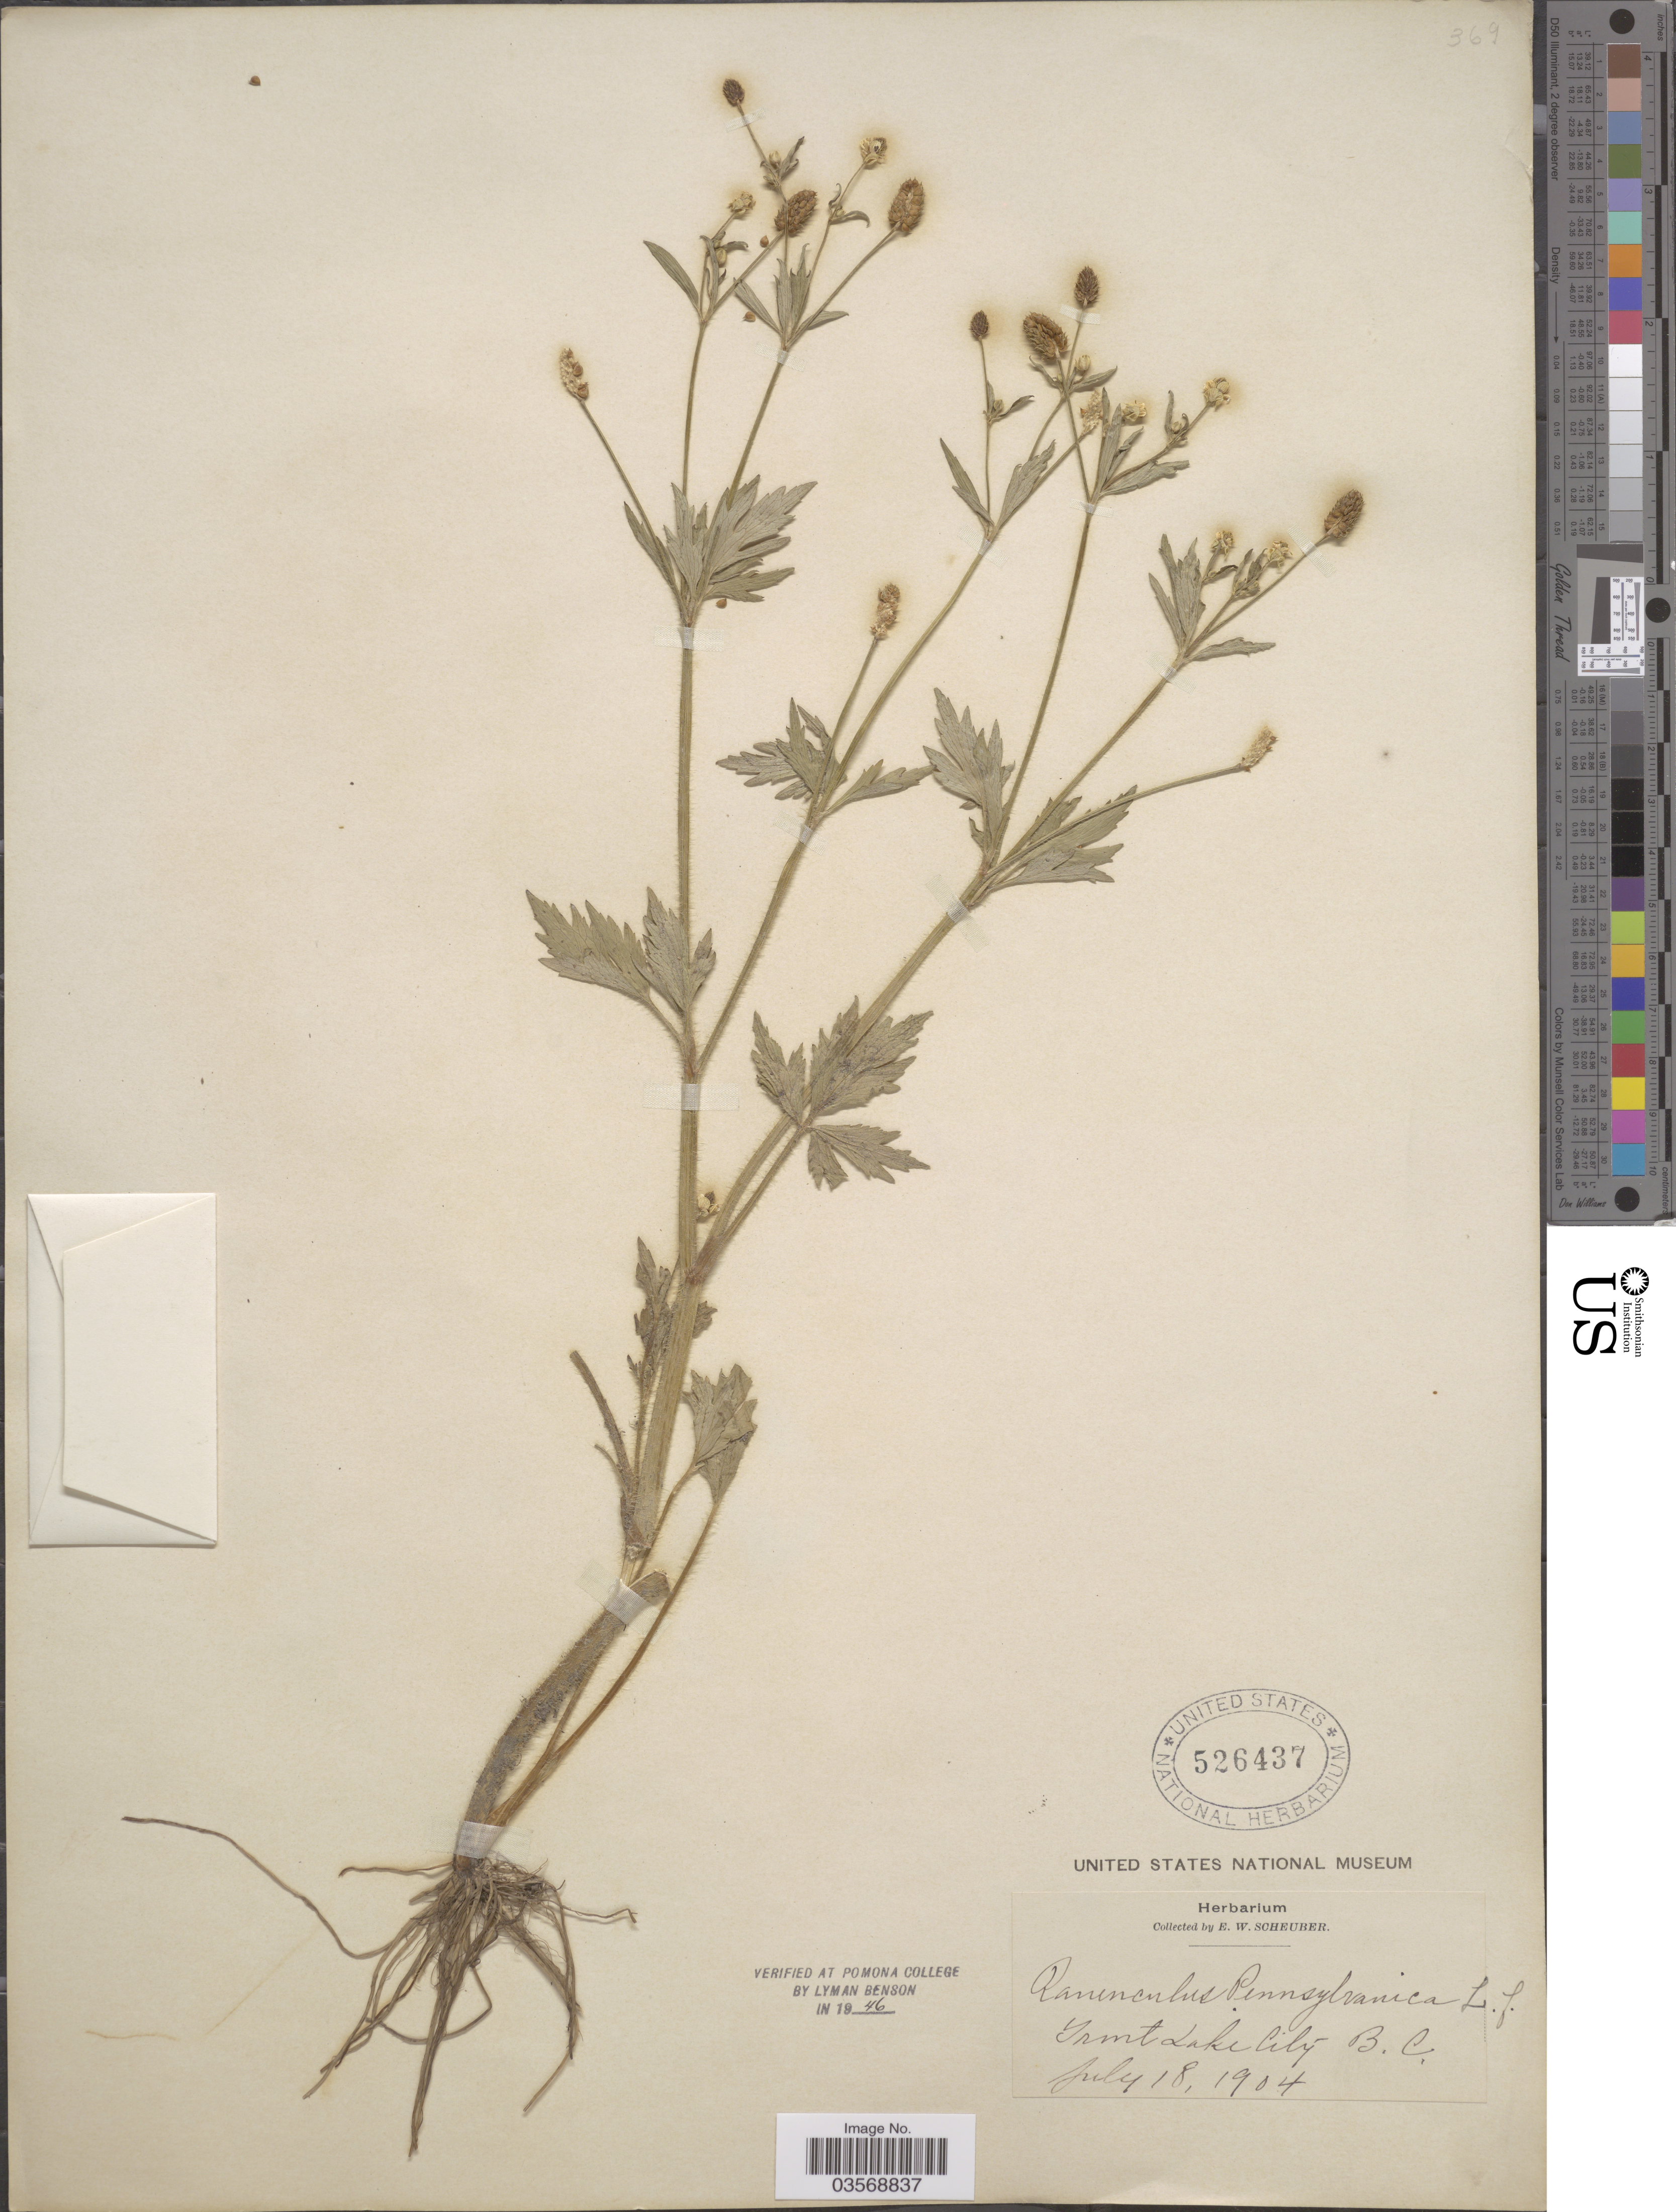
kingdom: Plantae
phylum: Tracheophyta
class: Magnoliopsida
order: Ranunculales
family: Ranunculaceae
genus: Ranunculus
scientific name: Ranunculus pensylvanicus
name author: L. f.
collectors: E. Scheuber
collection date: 1904-07-18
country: Canada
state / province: British Columbia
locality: Trout Lake City.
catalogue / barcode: US 526437